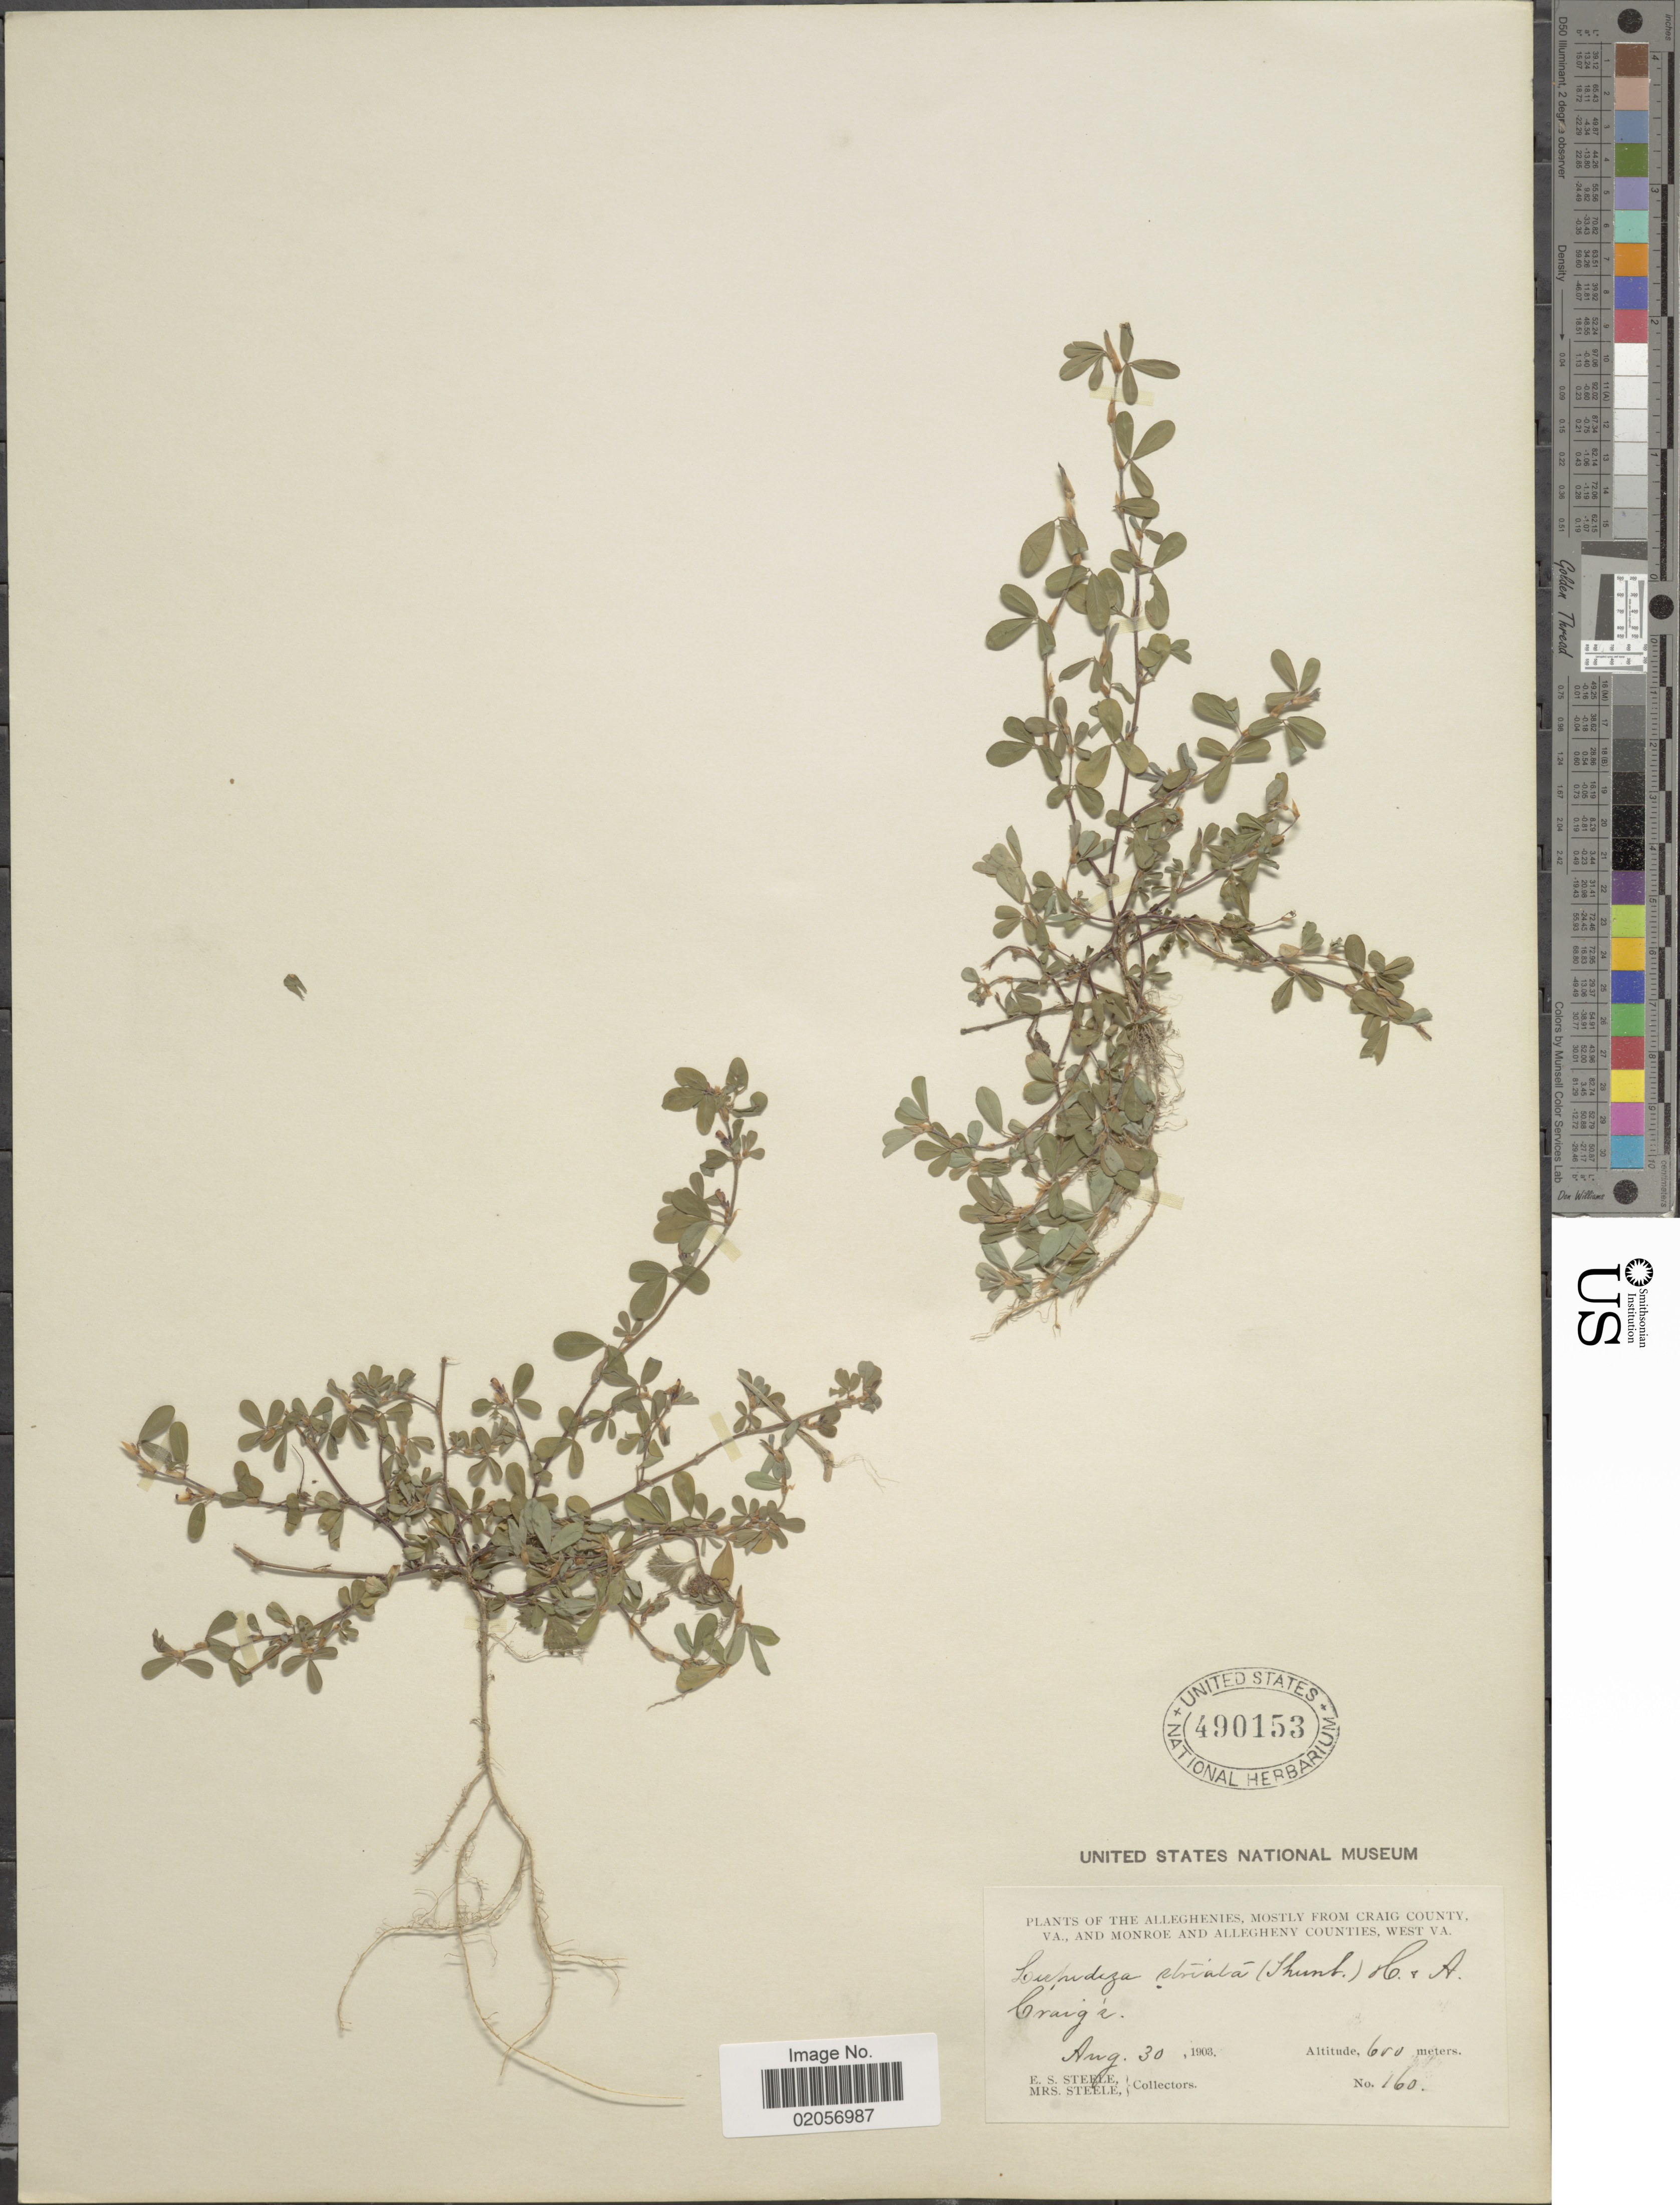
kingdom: Plantae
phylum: Tracheophyta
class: Magnoliopsida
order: Fabales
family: Fabaceae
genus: Kummerowia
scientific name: Kummerowia striata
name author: (Thunb.) Schindl.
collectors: E. Steele & Mrs. E. S. Steele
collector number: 160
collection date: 1903-08-30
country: United States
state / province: Virginia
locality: The alleghenies, mostly from Craig County, Va. and Monroe and Allegheny Counties, West Va.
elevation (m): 650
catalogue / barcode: US 490153